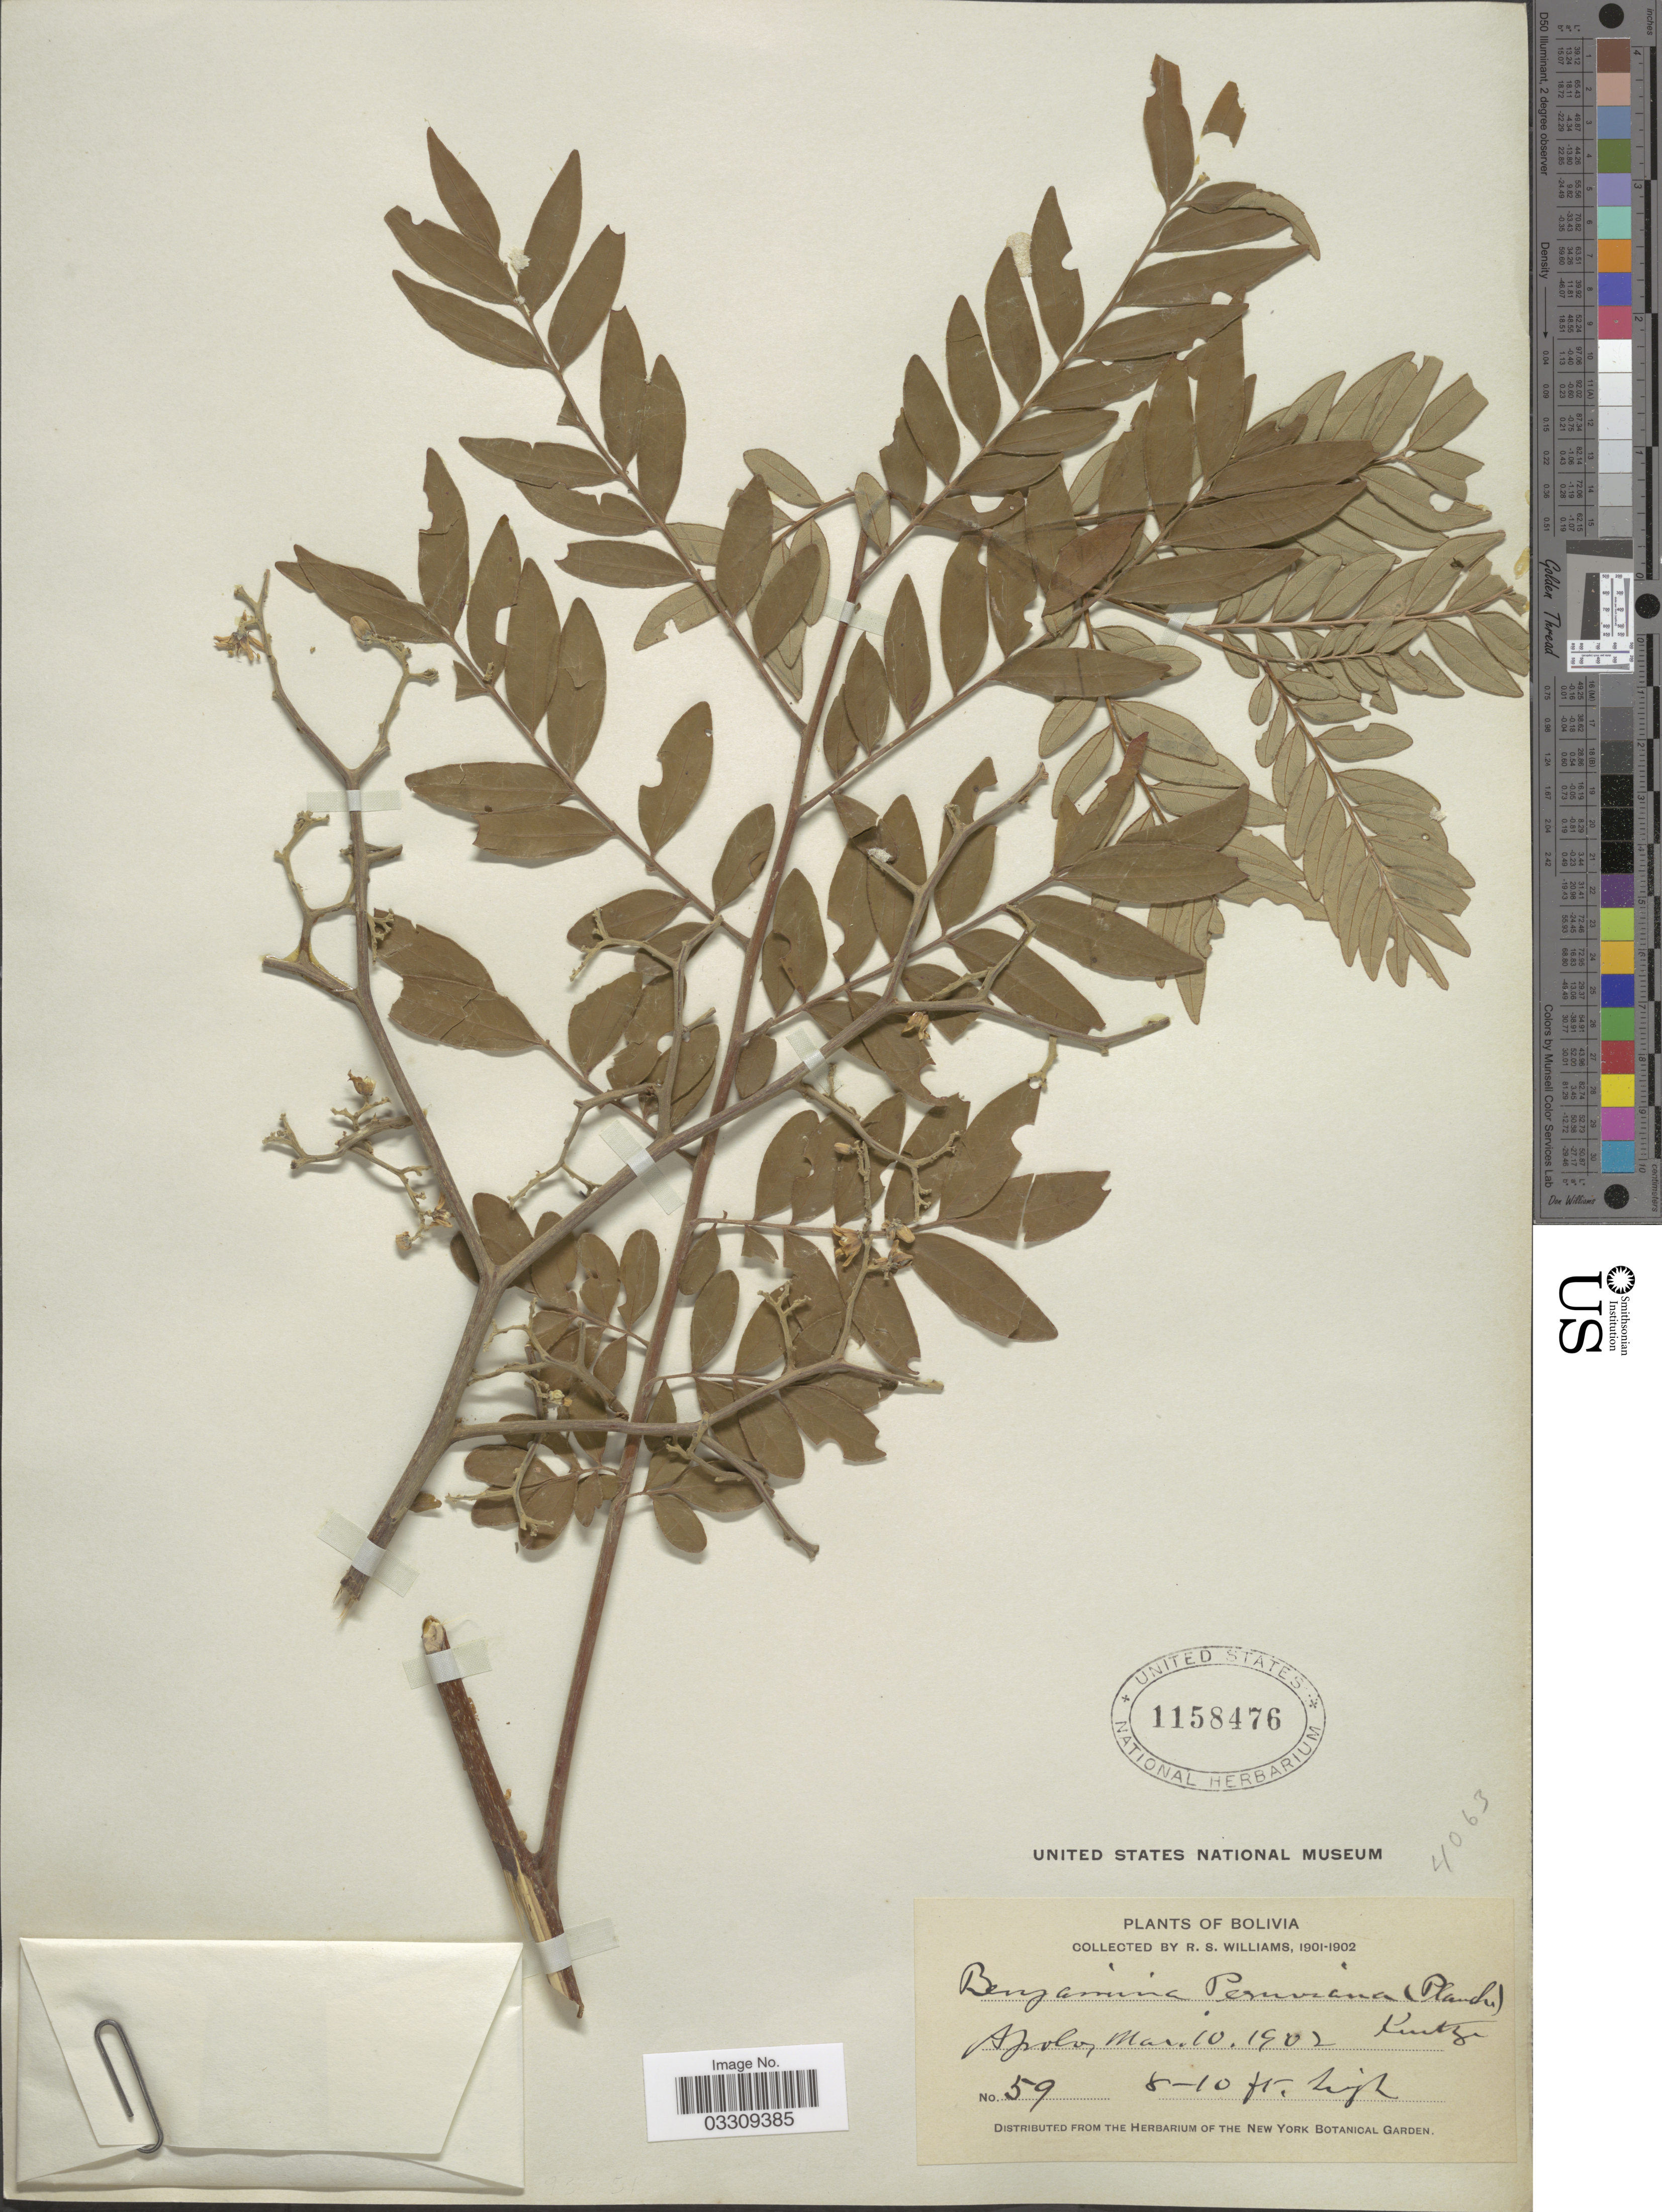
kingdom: Plantae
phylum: Tracheophyta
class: Magnoliopsida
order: Sapindales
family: Rutaceae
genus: Dictyoloma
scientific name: Dictyoloma peruvianum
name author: Planch.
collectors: R. S. Williams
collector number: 59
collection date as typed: Mar. 10, 1902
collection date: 1902-03-10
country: Bolivia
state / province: La Paz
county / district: Franz Tamayo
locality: Apolo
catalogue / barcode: US 1158476